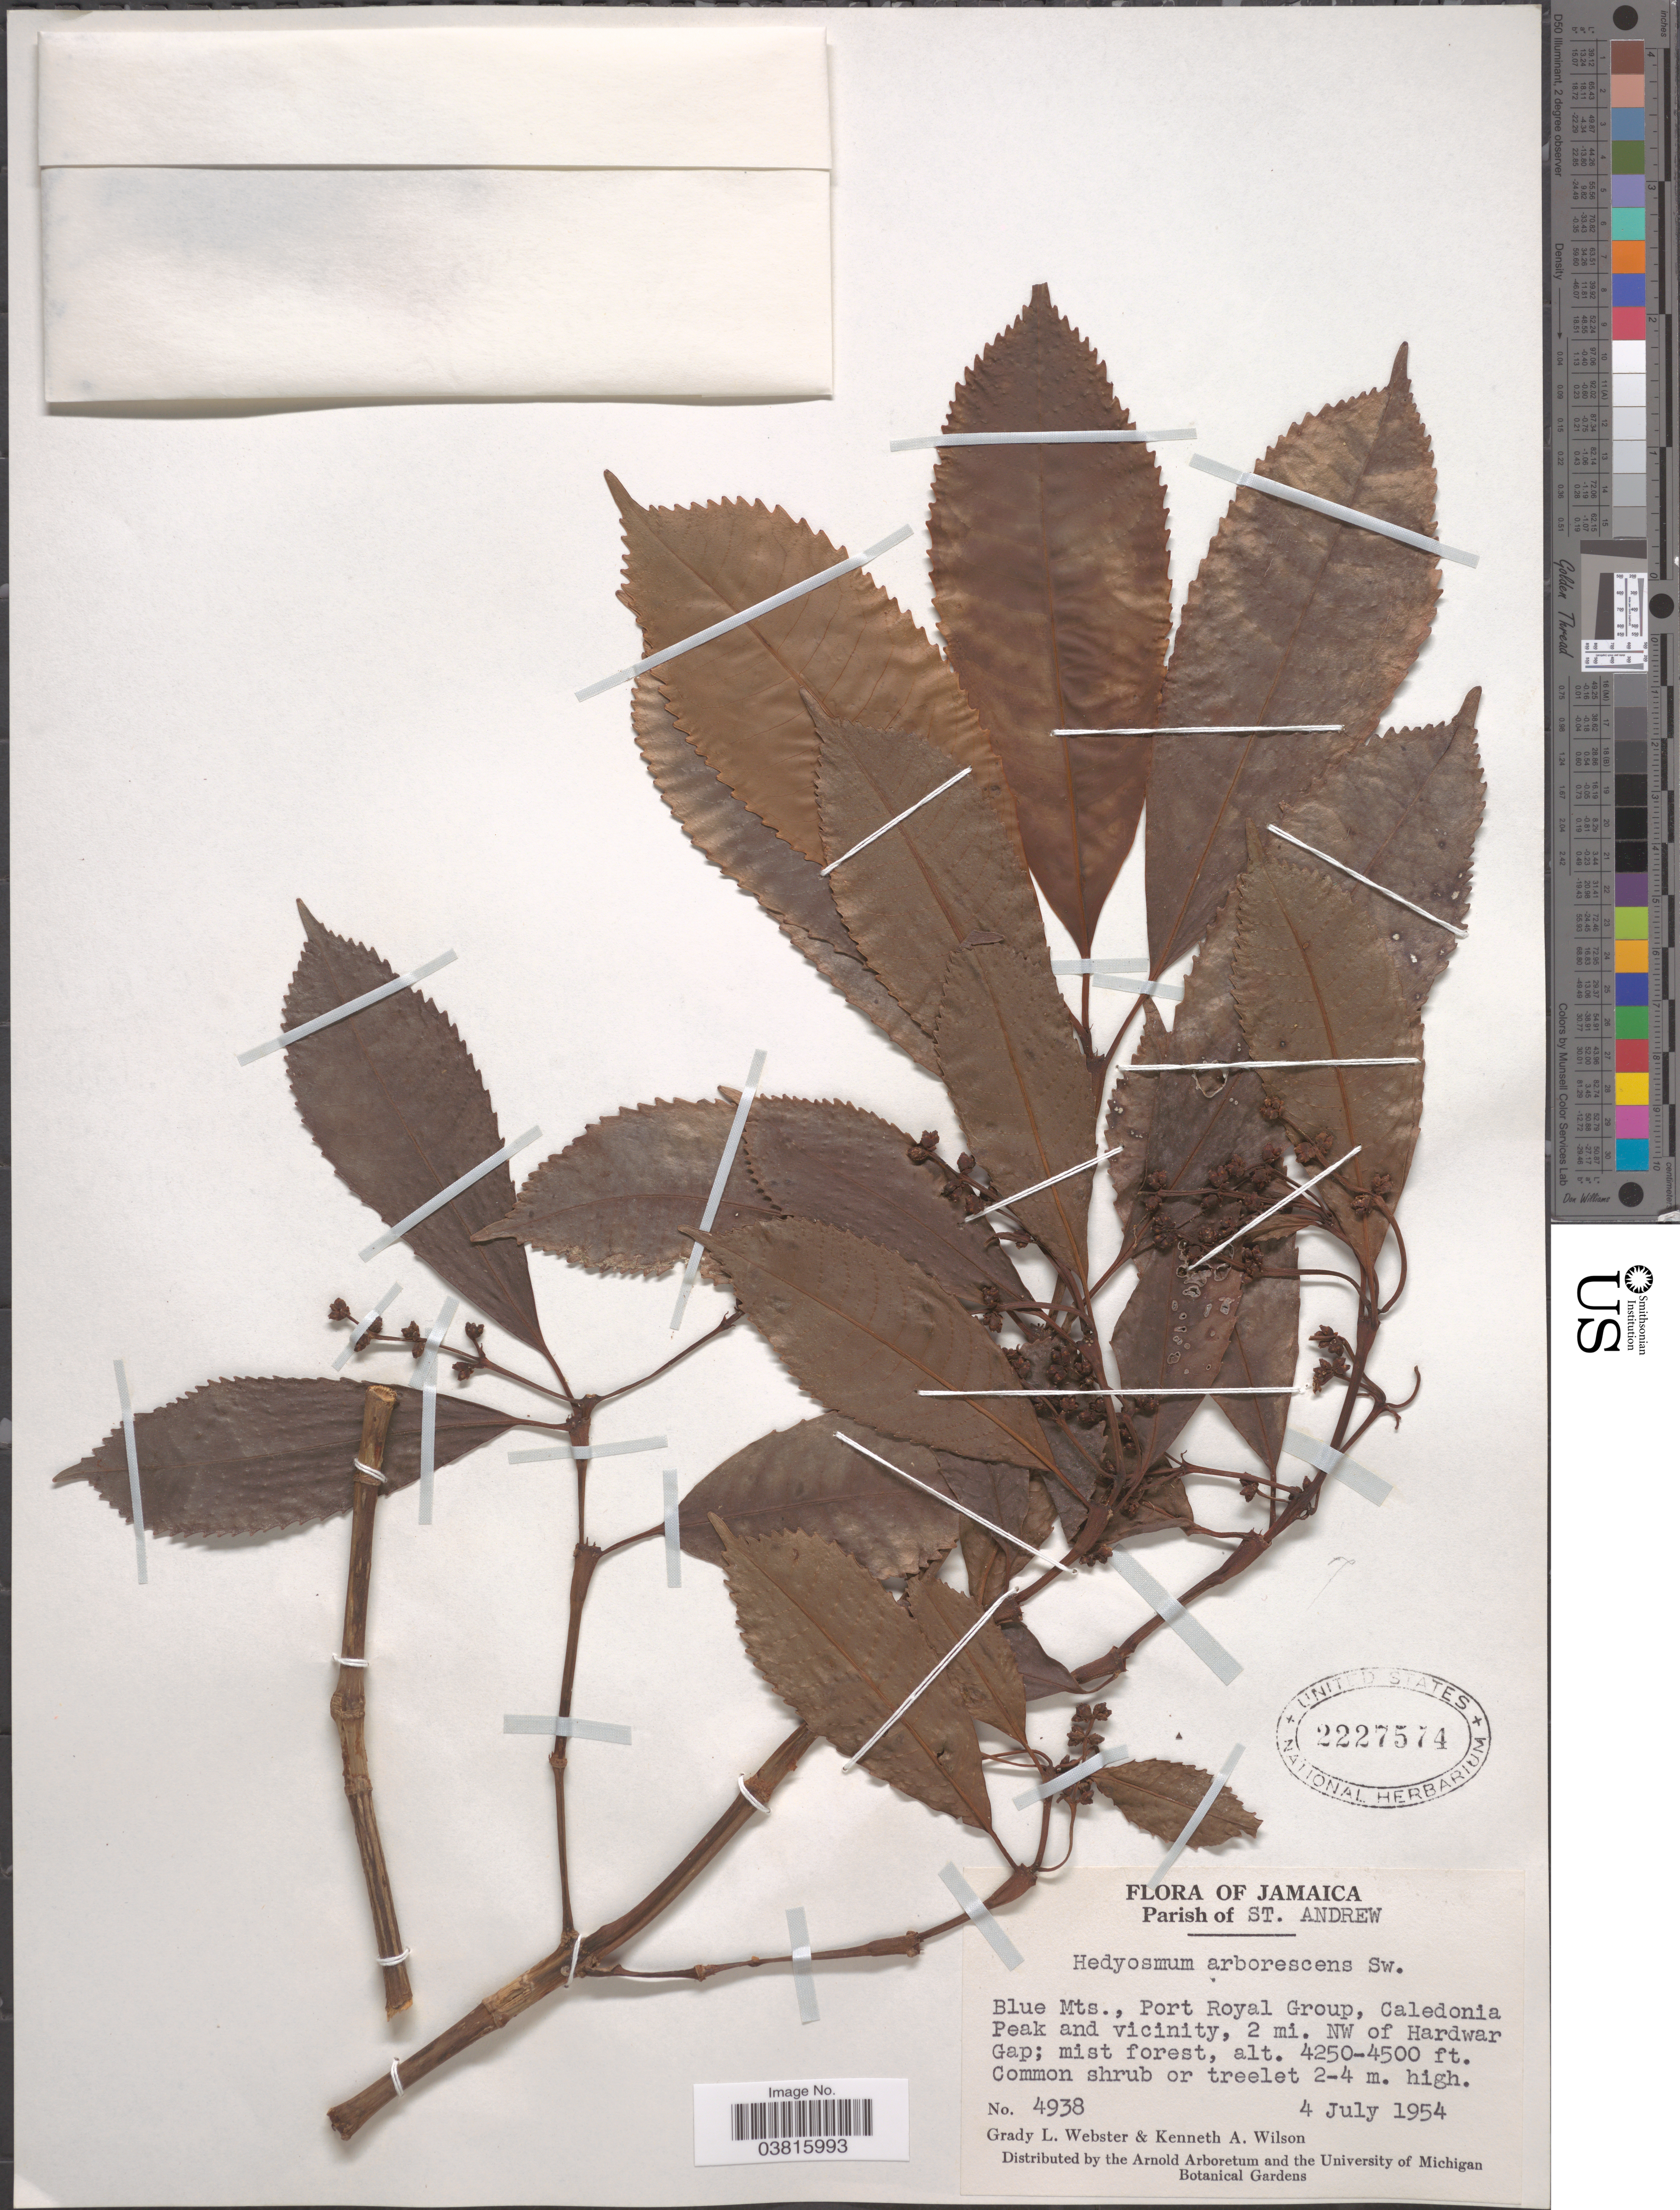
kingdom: Plantae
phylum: Tracheophyta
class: Magnoliopsida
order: Chloranthales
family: Chloranthaceae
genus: Hedyosmum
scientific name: Hedyosmum arborescens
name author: Sw.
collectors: G. L. Webster & K. A. Wilson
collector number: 4938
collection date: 1954-07-04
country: Jamaica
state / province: Saint Andrew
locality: Blue Mts., Port Royal Group, Caledonia Peak and vicinity., 2 mi. NW of Hardwar Gap.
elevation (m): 1295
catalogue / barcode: US 2227574